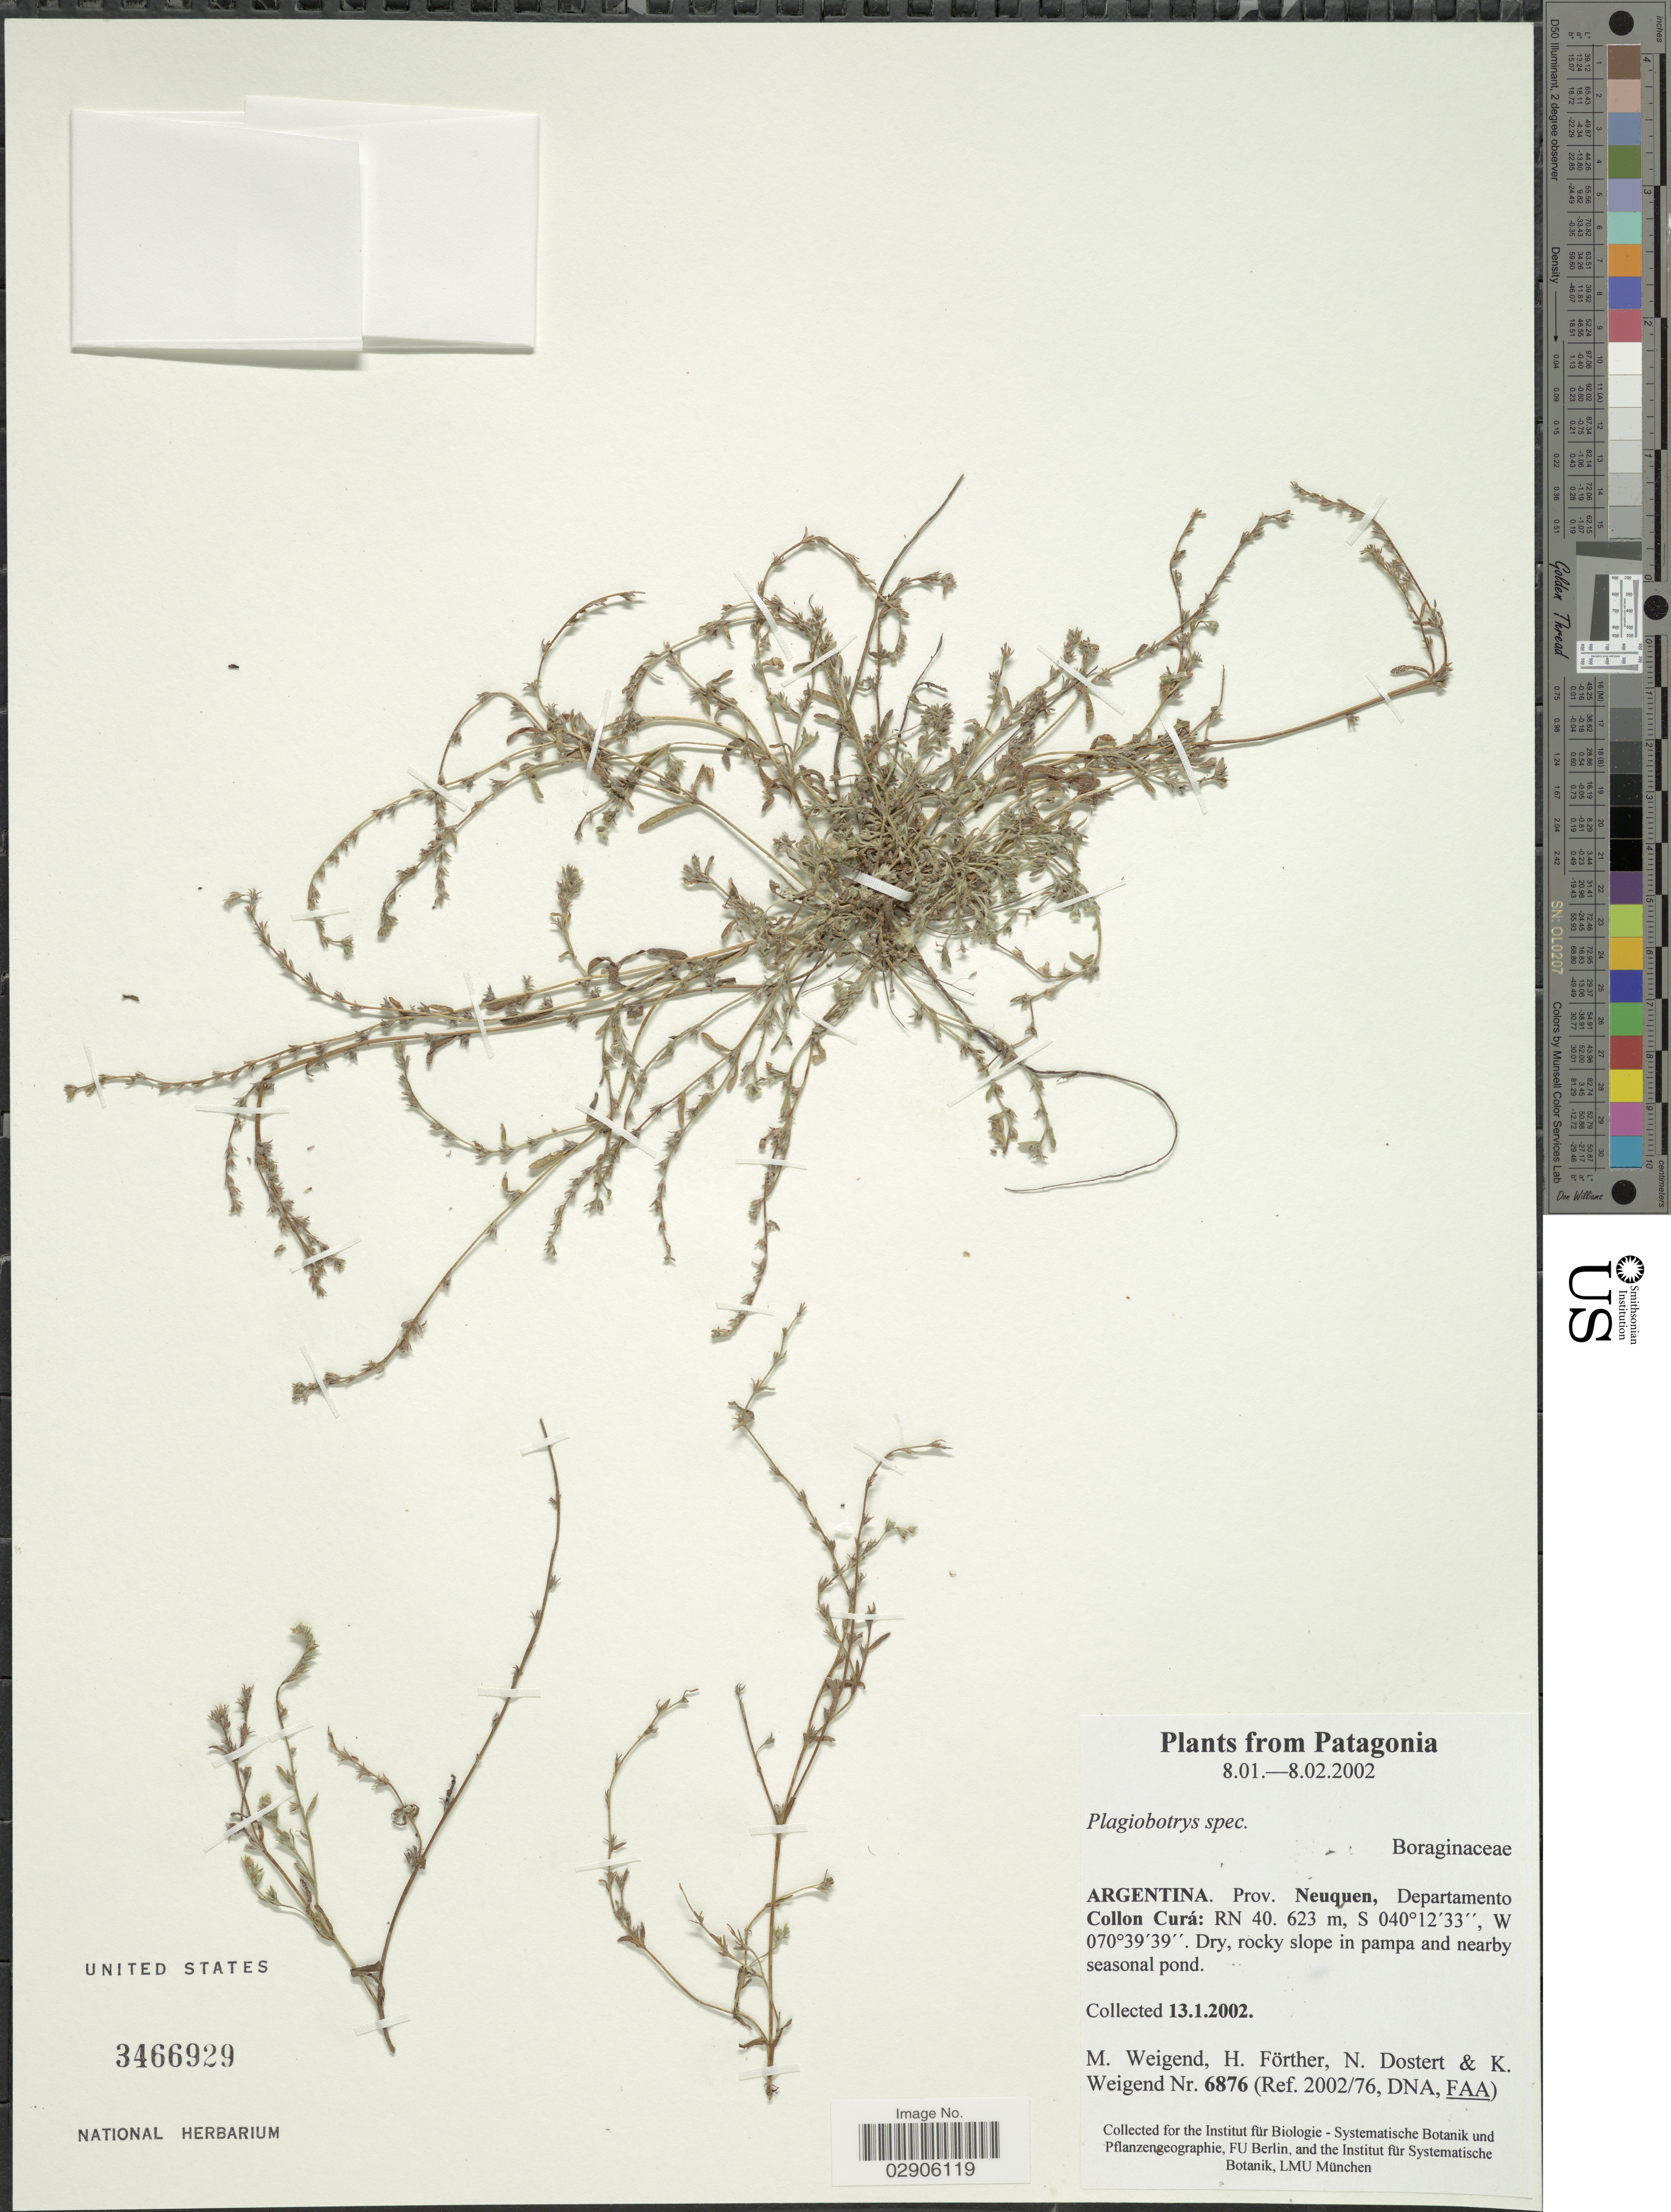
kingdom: Plantae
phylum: Tracheophyta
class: Magnoliopsida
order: Boraginales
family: Boraginaceae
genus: Plagiobothrys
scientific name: Plagiobothrys sp.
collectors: M. Weigend, H. Förther, N. Dostert & K. Weigend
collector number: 6876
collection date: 2002-01-13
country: Argentina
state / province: Neuquen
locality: Patagonia, Departamento Collon Curá: RN 40.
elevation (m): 623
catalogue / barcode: US 3466929